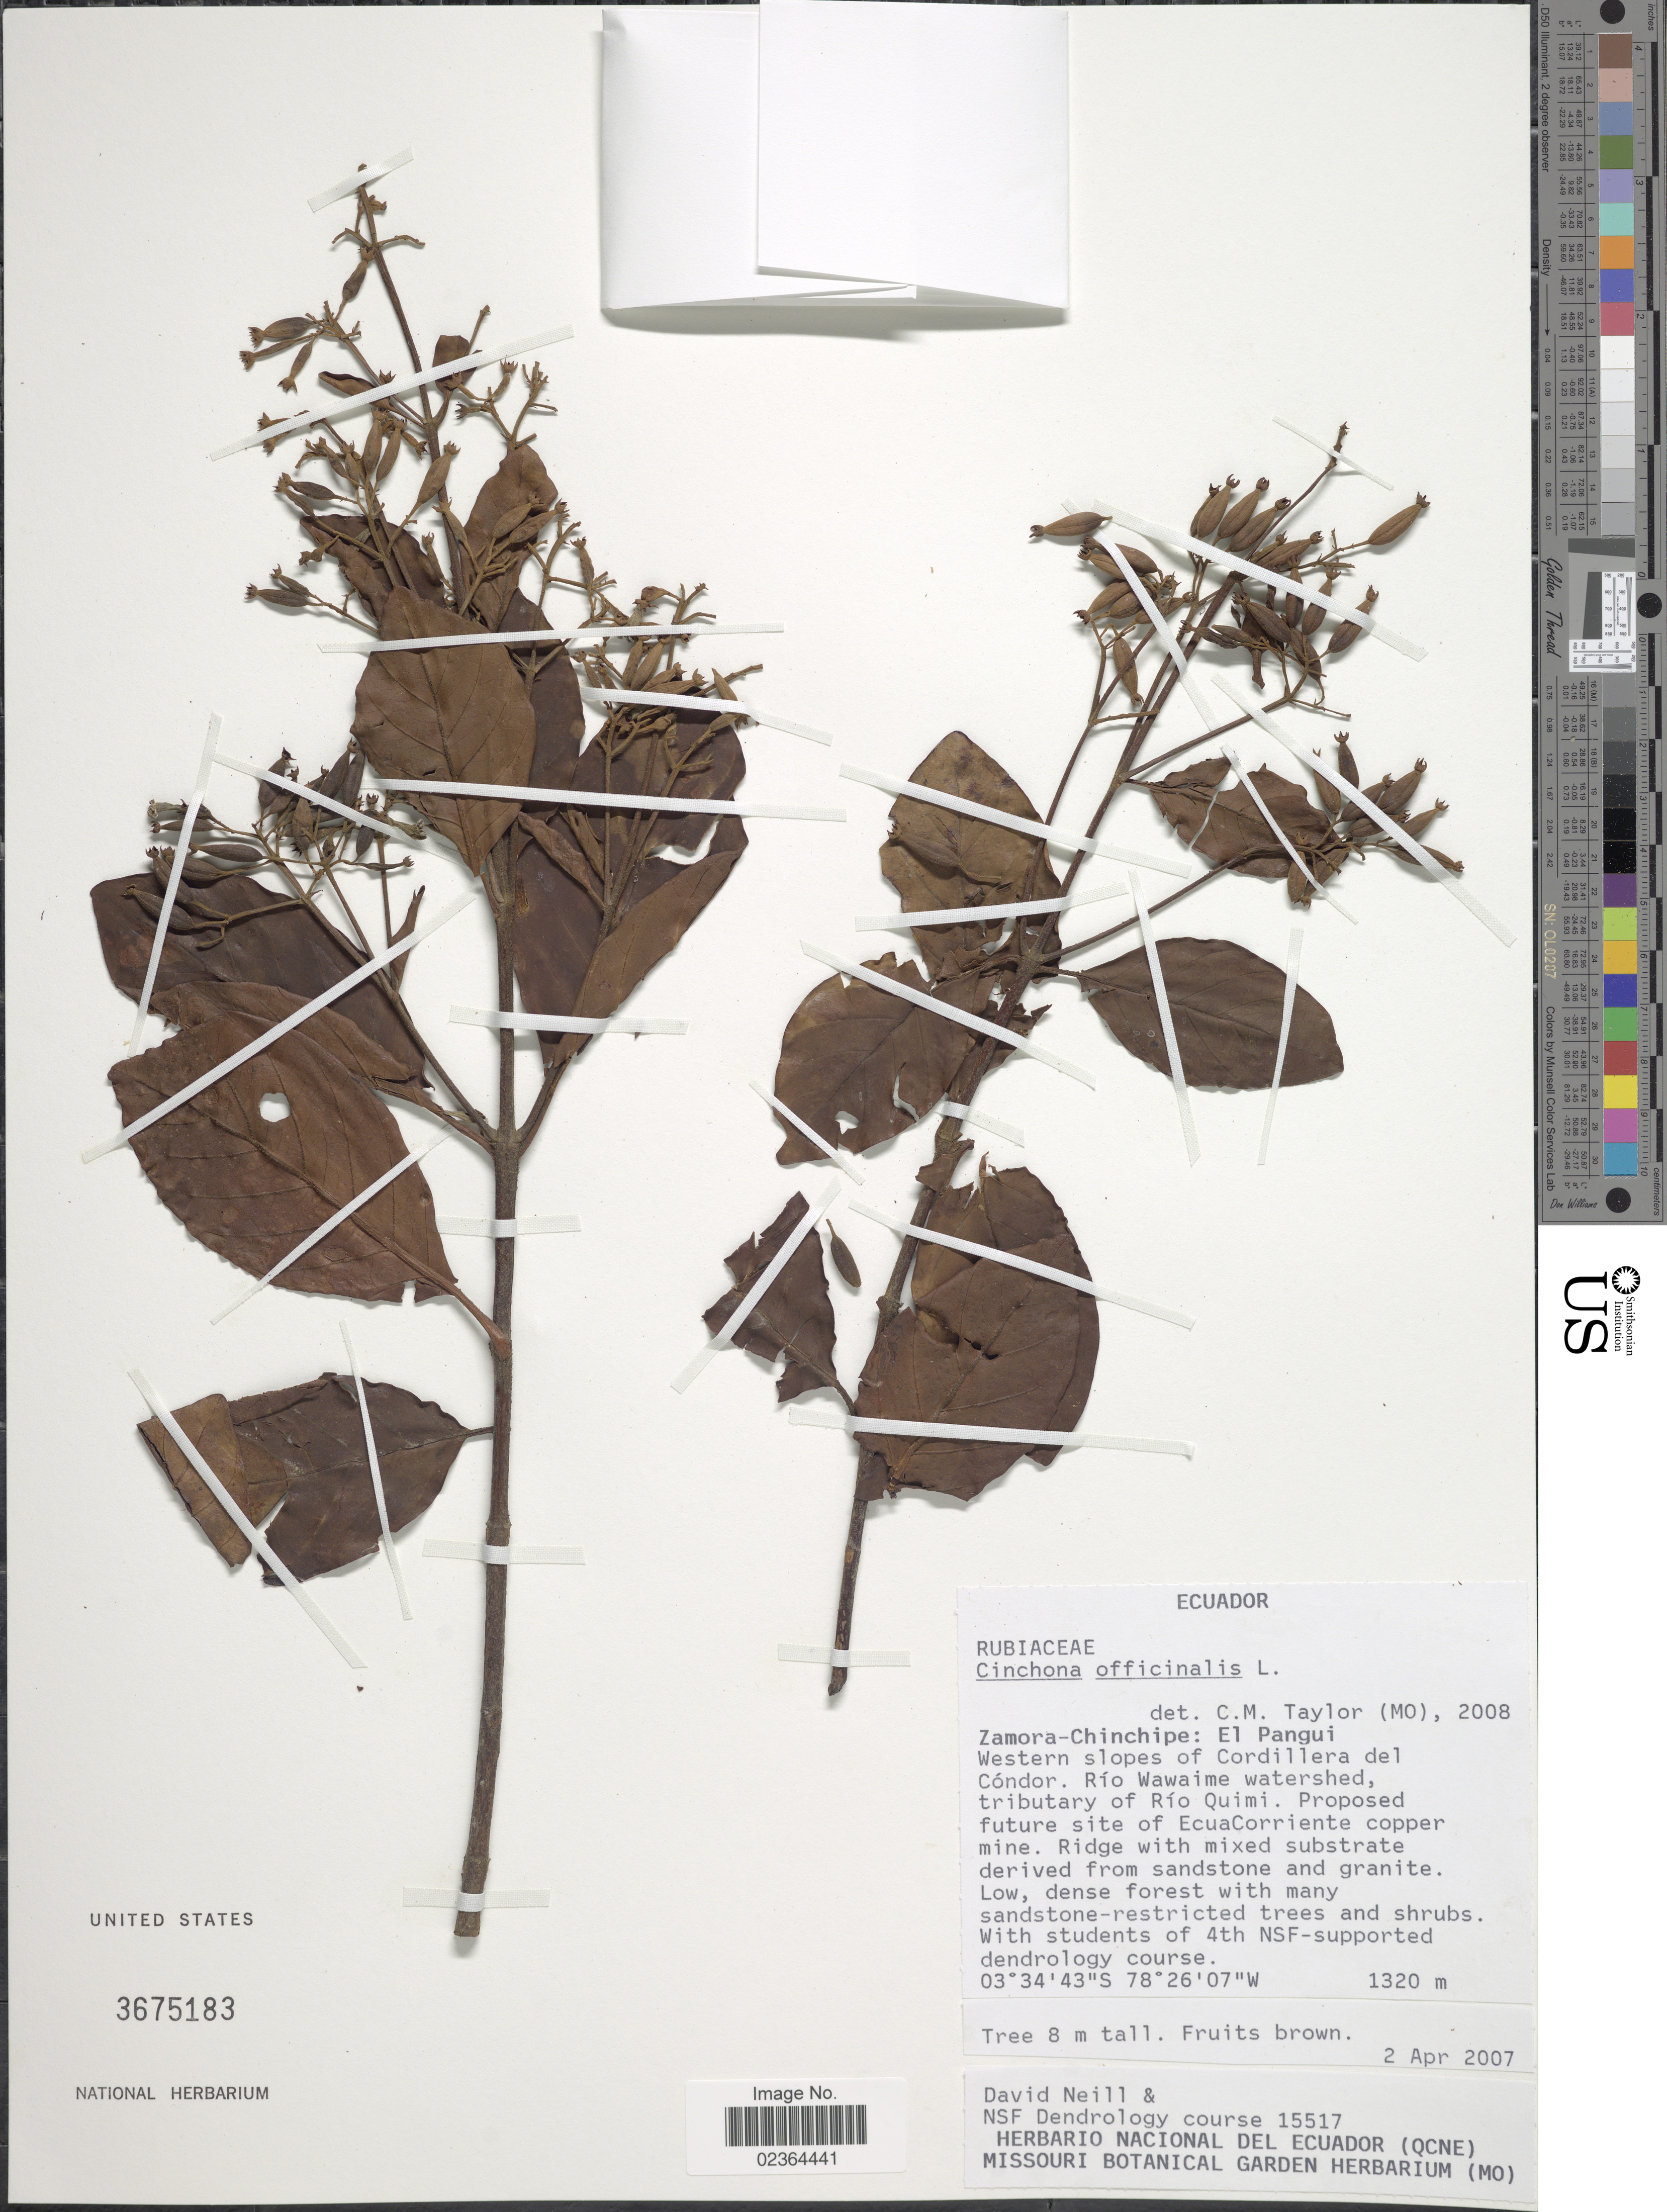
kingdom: Plantae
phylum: Tracheophyta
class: Magnoliopsida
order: Gentianales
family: Rubiaceae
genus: Cinchona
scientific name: Cinchona officinalis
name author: L.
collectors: D. A. Neill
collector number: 15517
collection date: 2007-04-02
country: Ecuador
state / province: Zamora-Chinchipe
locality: Zamora-Chinchipe: El Pangui, Western slopes of Cordillera del Condor, Rio Wawaime watershed, tributary of Rio Quimi, Proposed future site of EcuaCorriente copper mine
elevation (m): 1320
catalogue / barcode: US 3675183